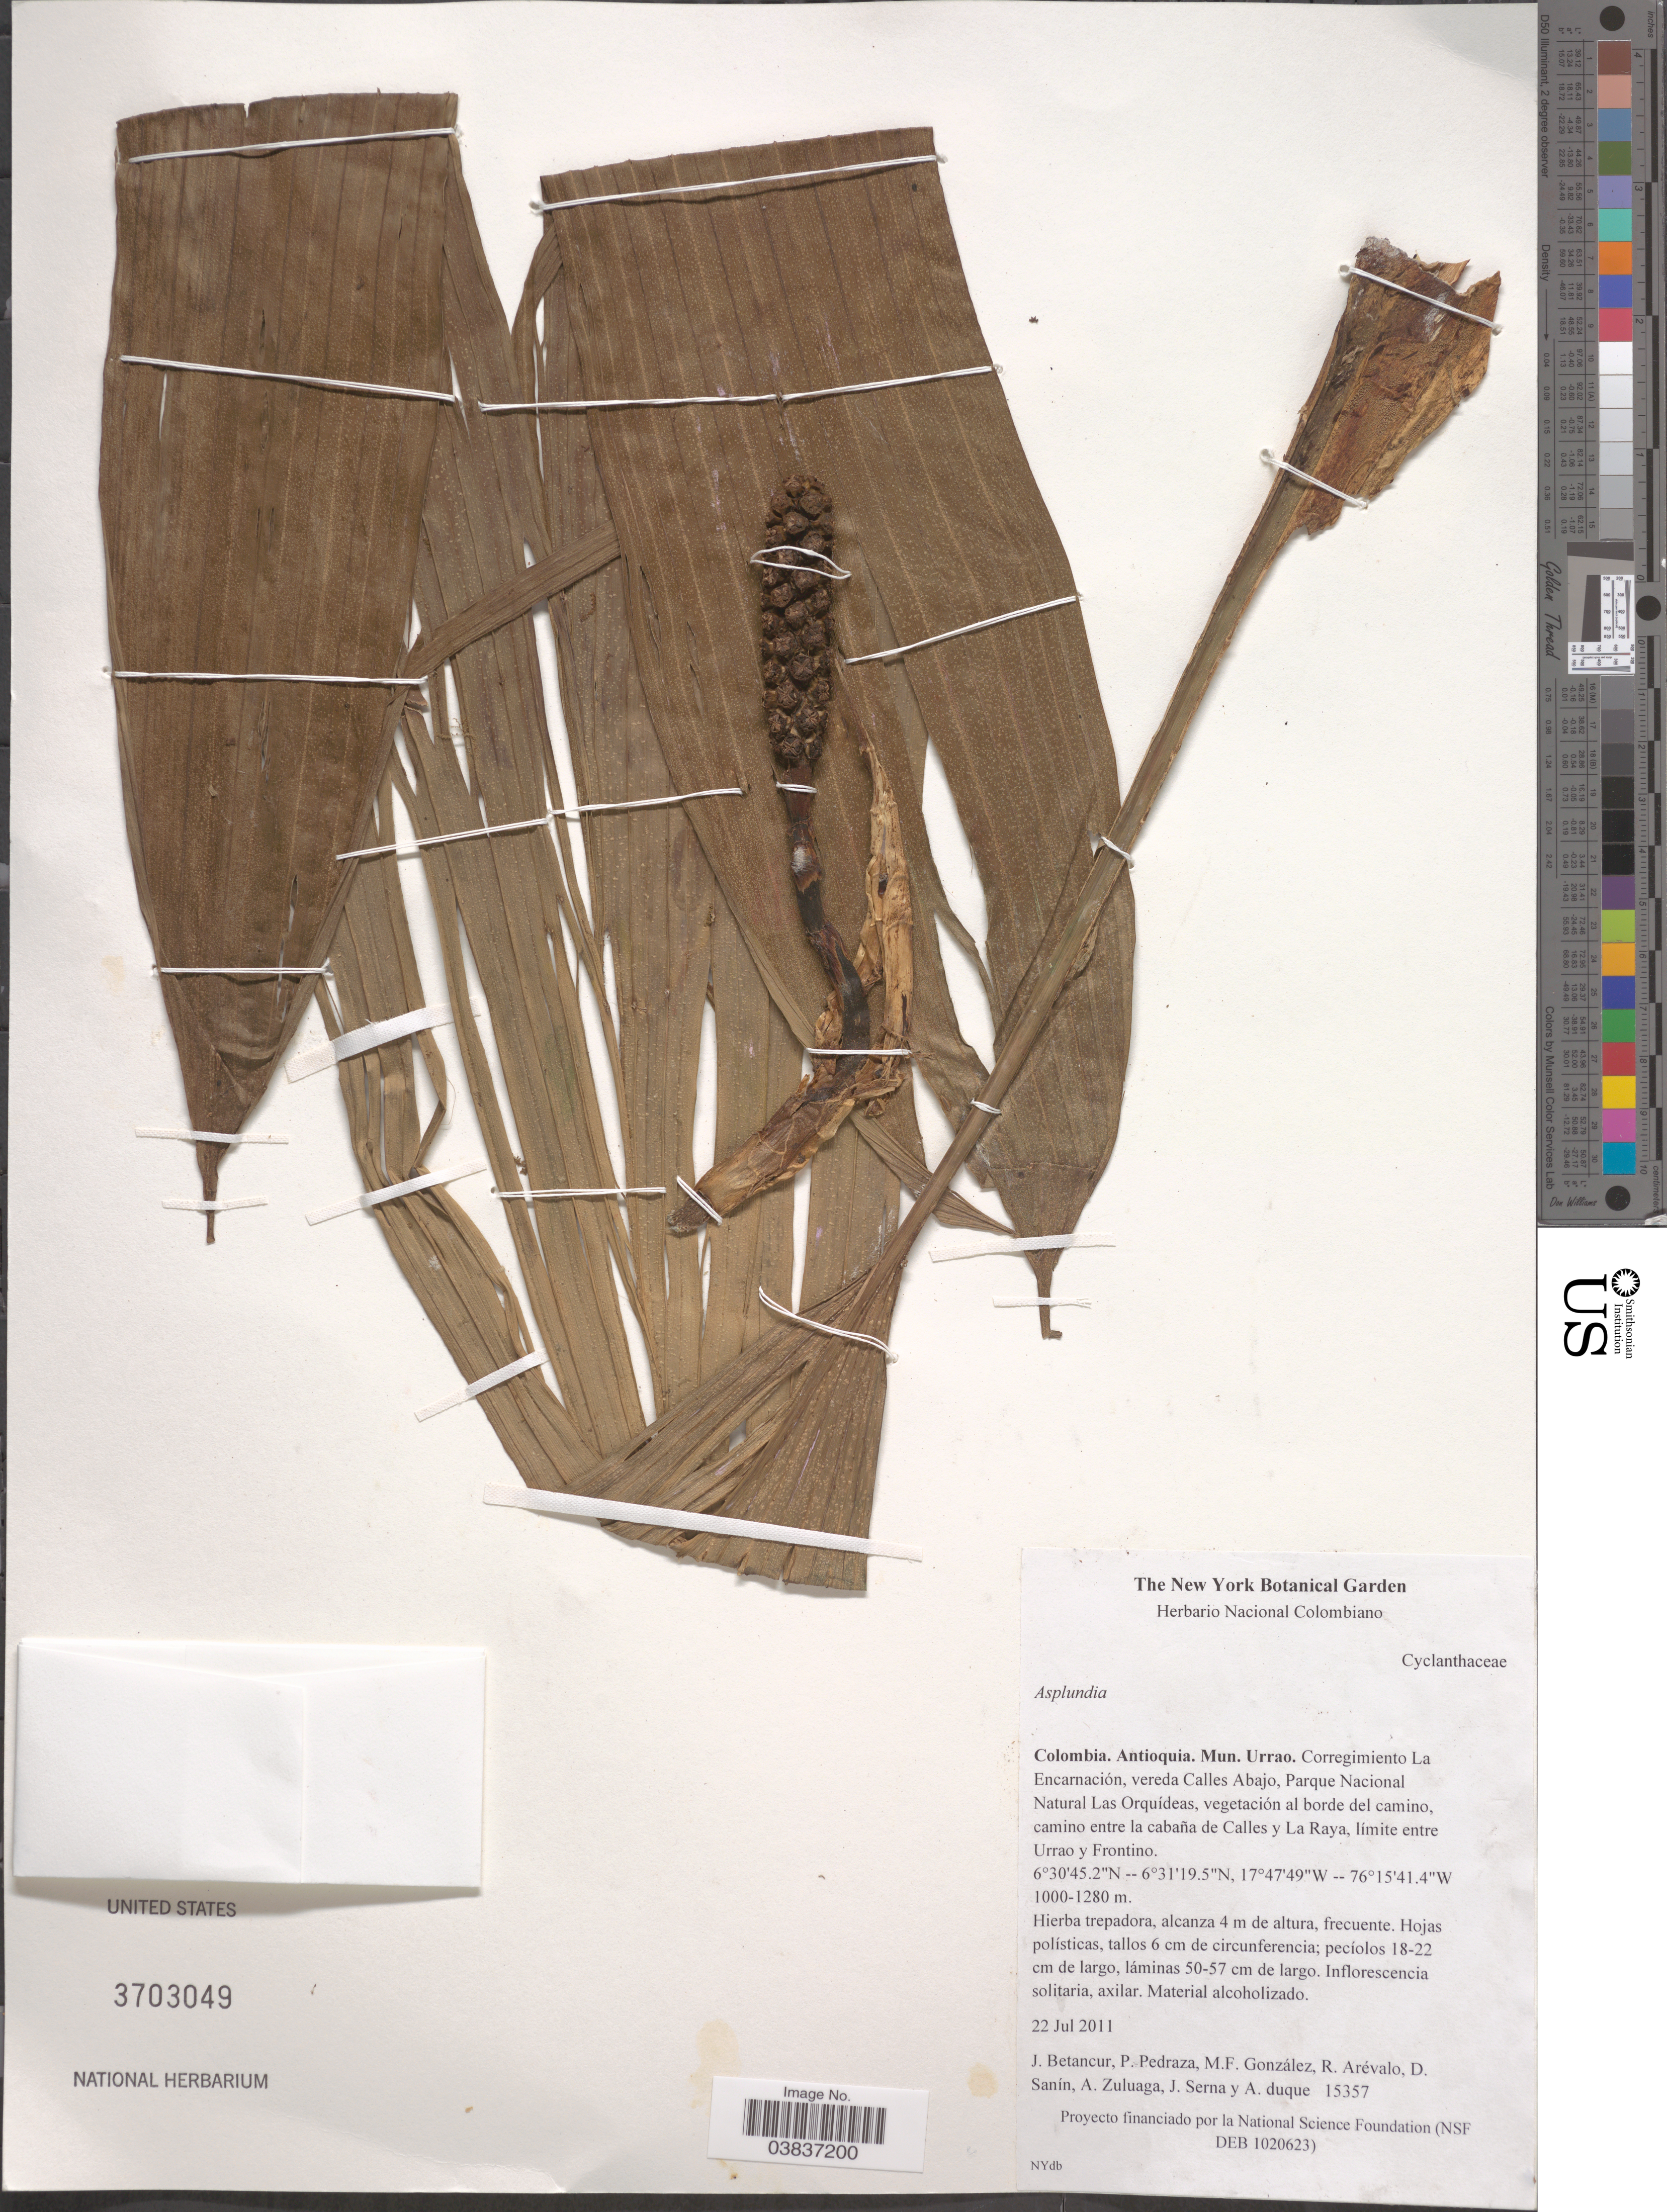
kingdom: Plantae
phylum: Tracheophyta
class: Liliopsida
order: Pandanales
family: Cyclanthaceae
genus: Asplundia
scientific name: Asplundia sp.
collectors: J. Betancur, P. Pedraza, M. Gonzalez, R. Arevalo & et al.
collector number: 15357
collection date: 2011-07-22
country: Colombia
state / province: Antioquia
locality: Mun. Urrao. Corregimiento La Encarnación, vereda Calles Abajo, Parque Nacional Natural Las Orquídeas, vegetación al borde del camino, camino entre la cabaña de Calles y La Raya, límite entre Urrao y Frontino.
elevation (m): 1000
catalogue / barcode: US 3703049